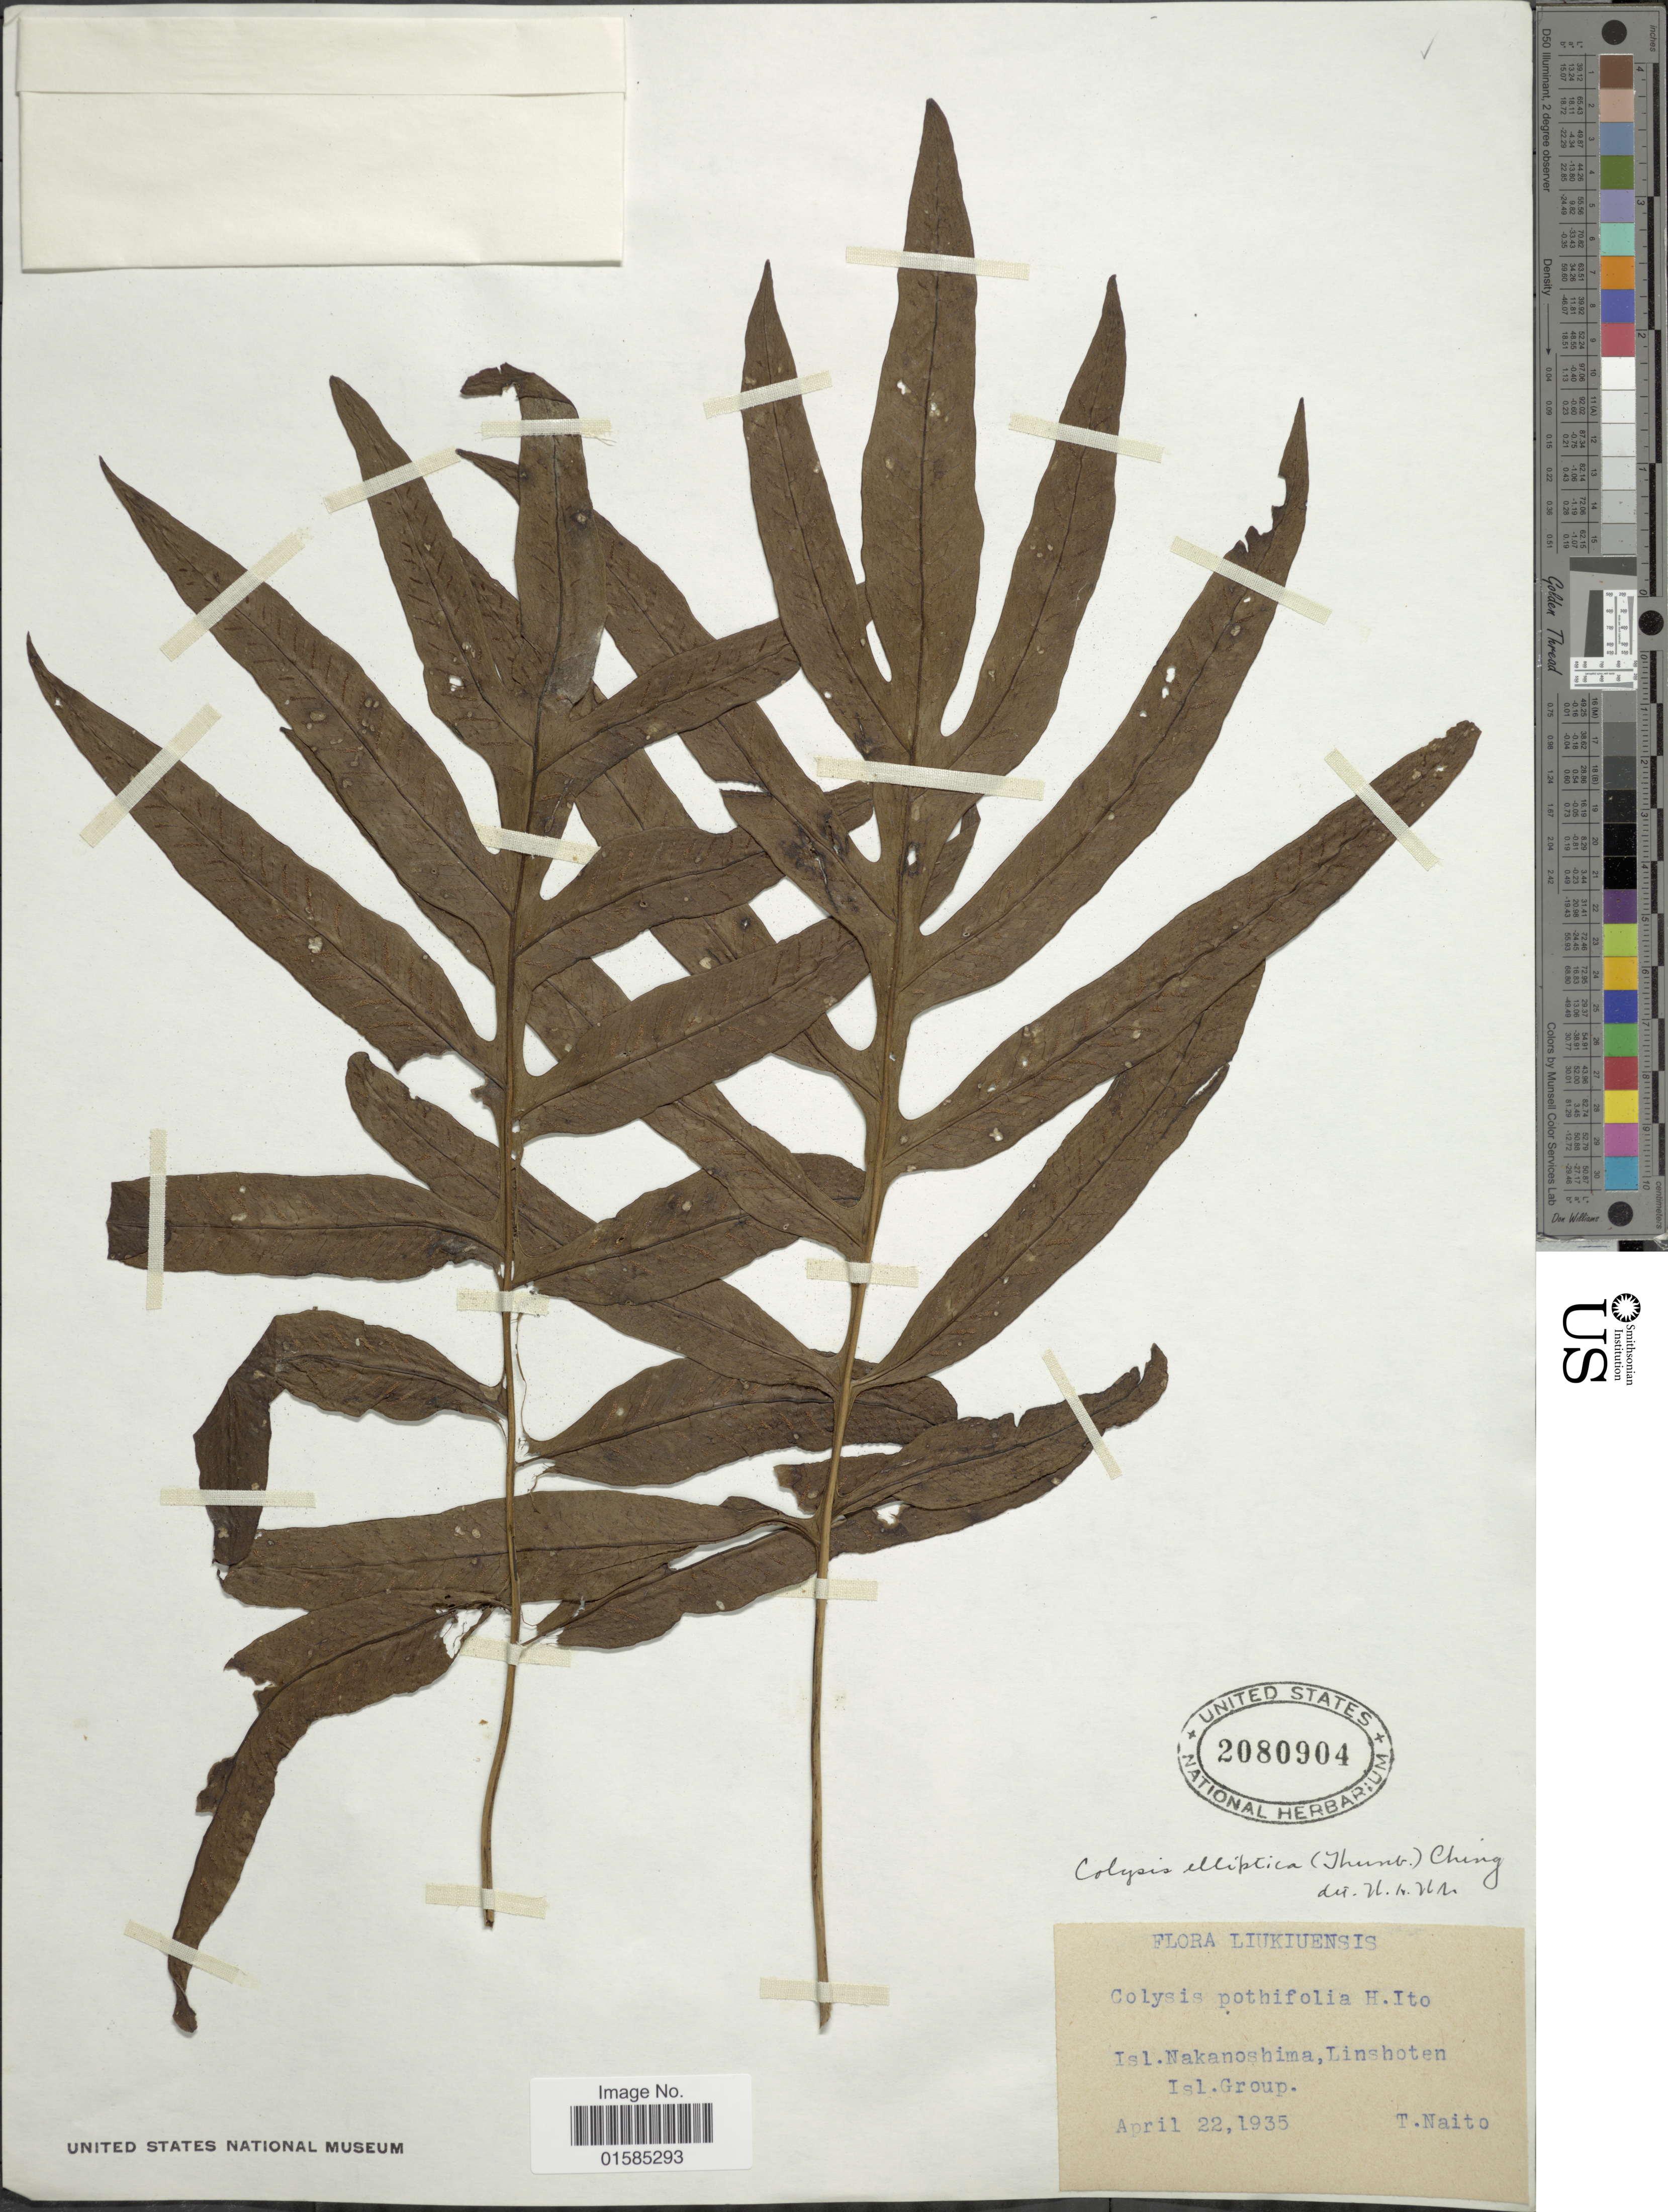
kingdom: Plantae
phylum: Tracheophyta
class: Polypodiopsida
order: Polypodiales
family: Polypodiaceae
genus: Leptochilus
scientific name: Leptochilus ellipticus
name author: (Thunb.) Noot.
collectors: T. Naito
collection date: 1935-04-22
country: Japan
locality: Liukiuensis, Isl. Nakanoshima, Linshoten, Isl. Group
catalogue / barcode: US 2080904